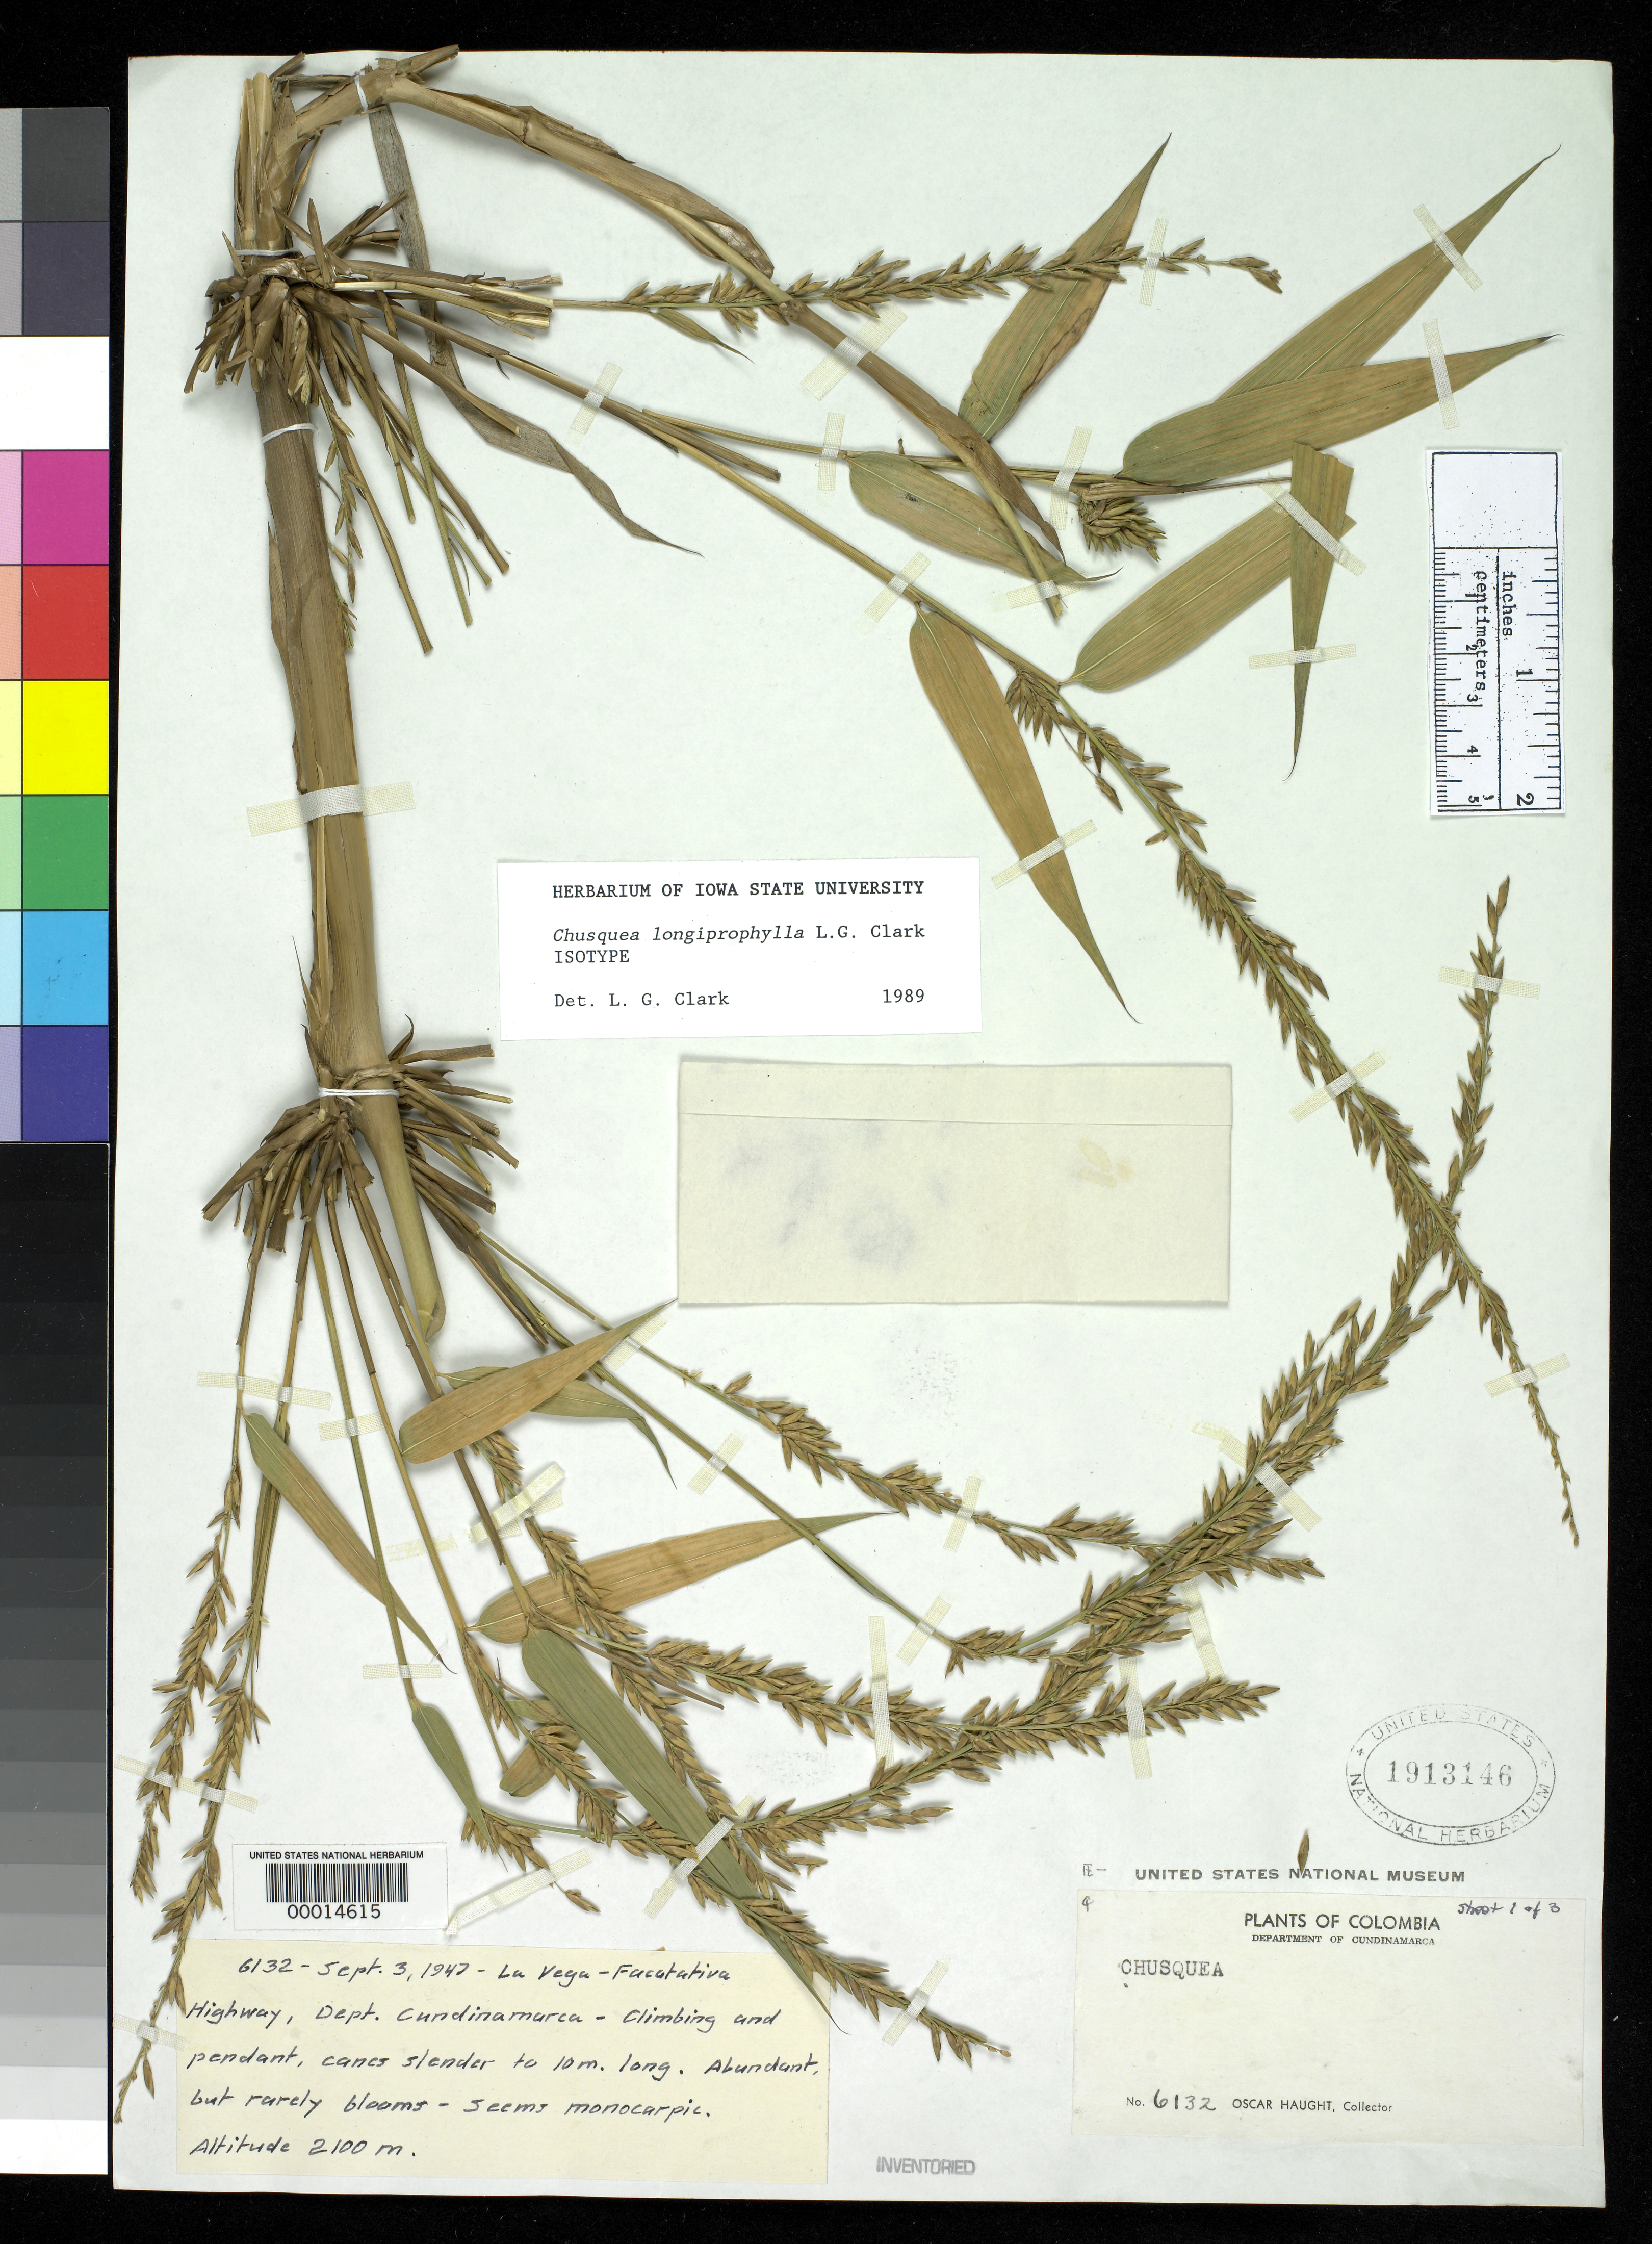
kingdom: Plantae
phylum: Tracheophyta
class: Liliopsida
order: Poales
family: Poaceae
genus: Chusquea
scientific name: Chusquea longiprophylla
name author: L.G. Clark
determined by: Clark, Lynn G., (ISC), Iowa State University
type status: Isotype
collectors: O. Haught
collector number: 6132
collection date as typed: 03 Sep 1947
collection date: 1947-09-03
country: Colombia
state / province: Cundinamarca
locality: La vega-Facatativa Highway, Dept. Cundinamarca.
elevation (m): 2100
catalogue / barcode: US 1913146